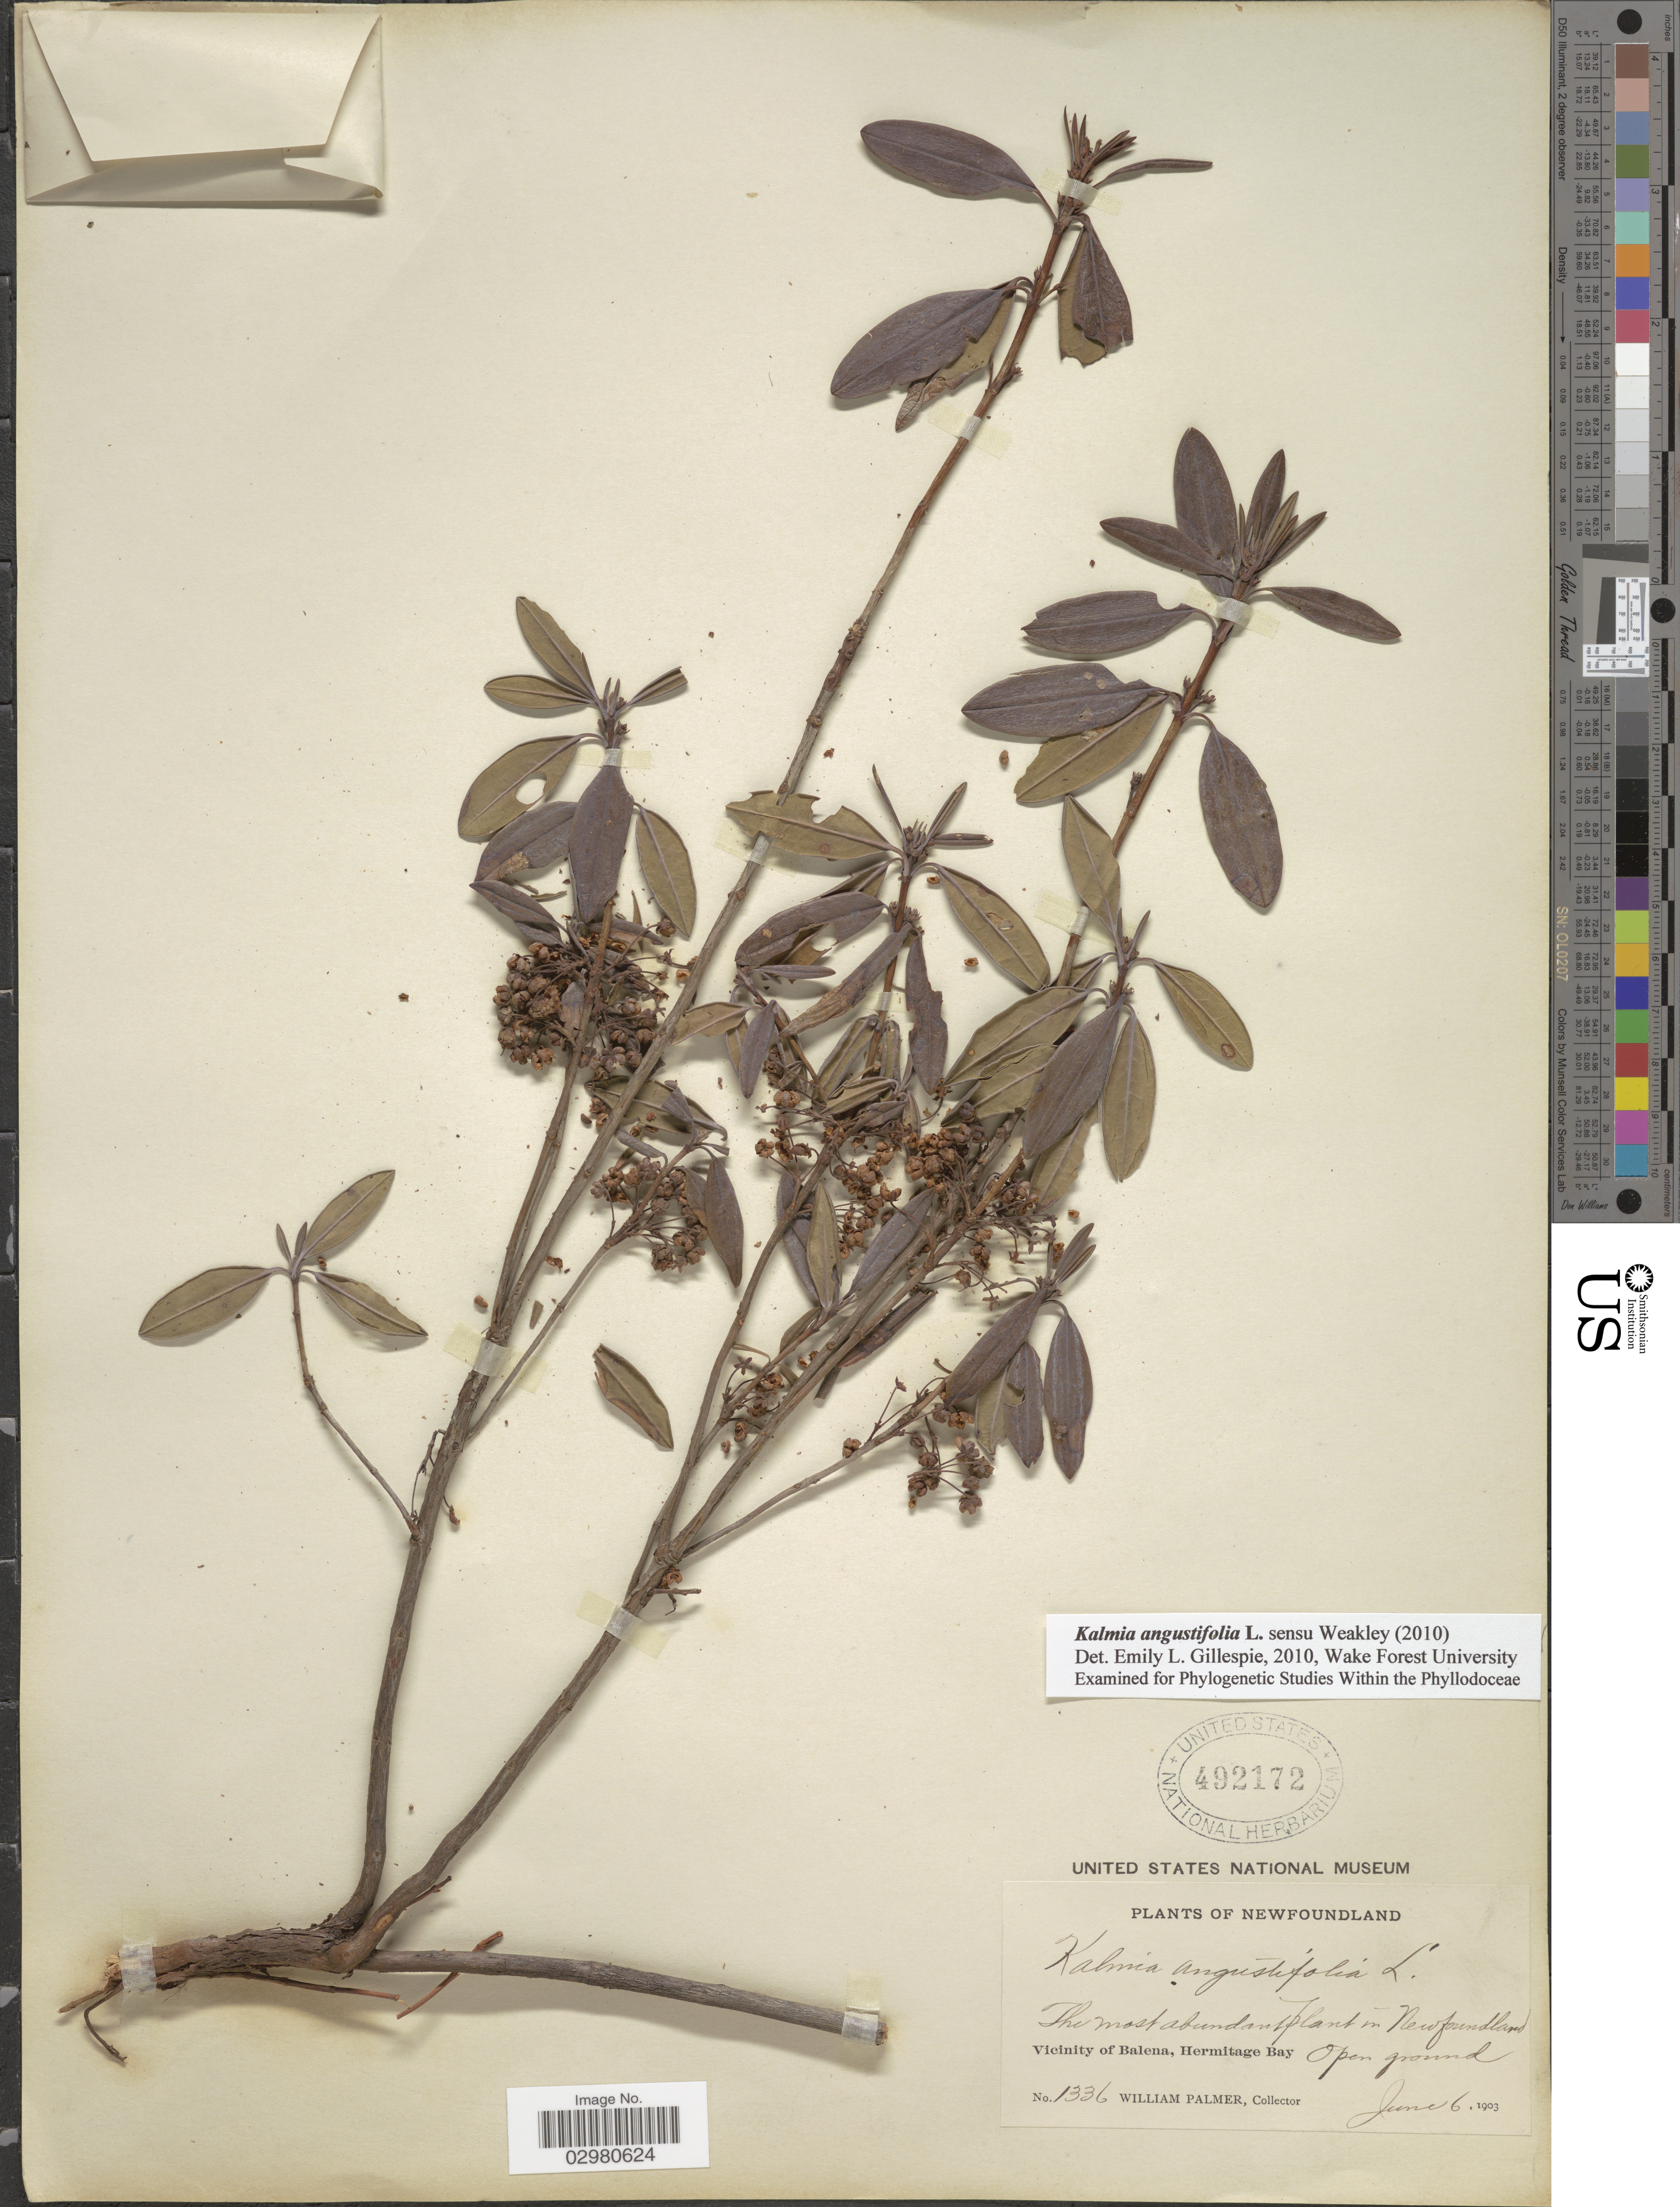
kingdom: Plantae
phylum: Tracheophyta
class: Magnoliopsida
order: Ericales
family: Ericaceae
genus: Kalmia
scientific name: Kalmia angustifolia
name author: L.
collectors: W. Palmer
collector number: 1336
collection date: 1903-06-06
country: Canada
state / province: Newfoundland and Labrador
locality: Vicinity of Balena, Hermitage Bay.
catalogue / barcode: US 492172